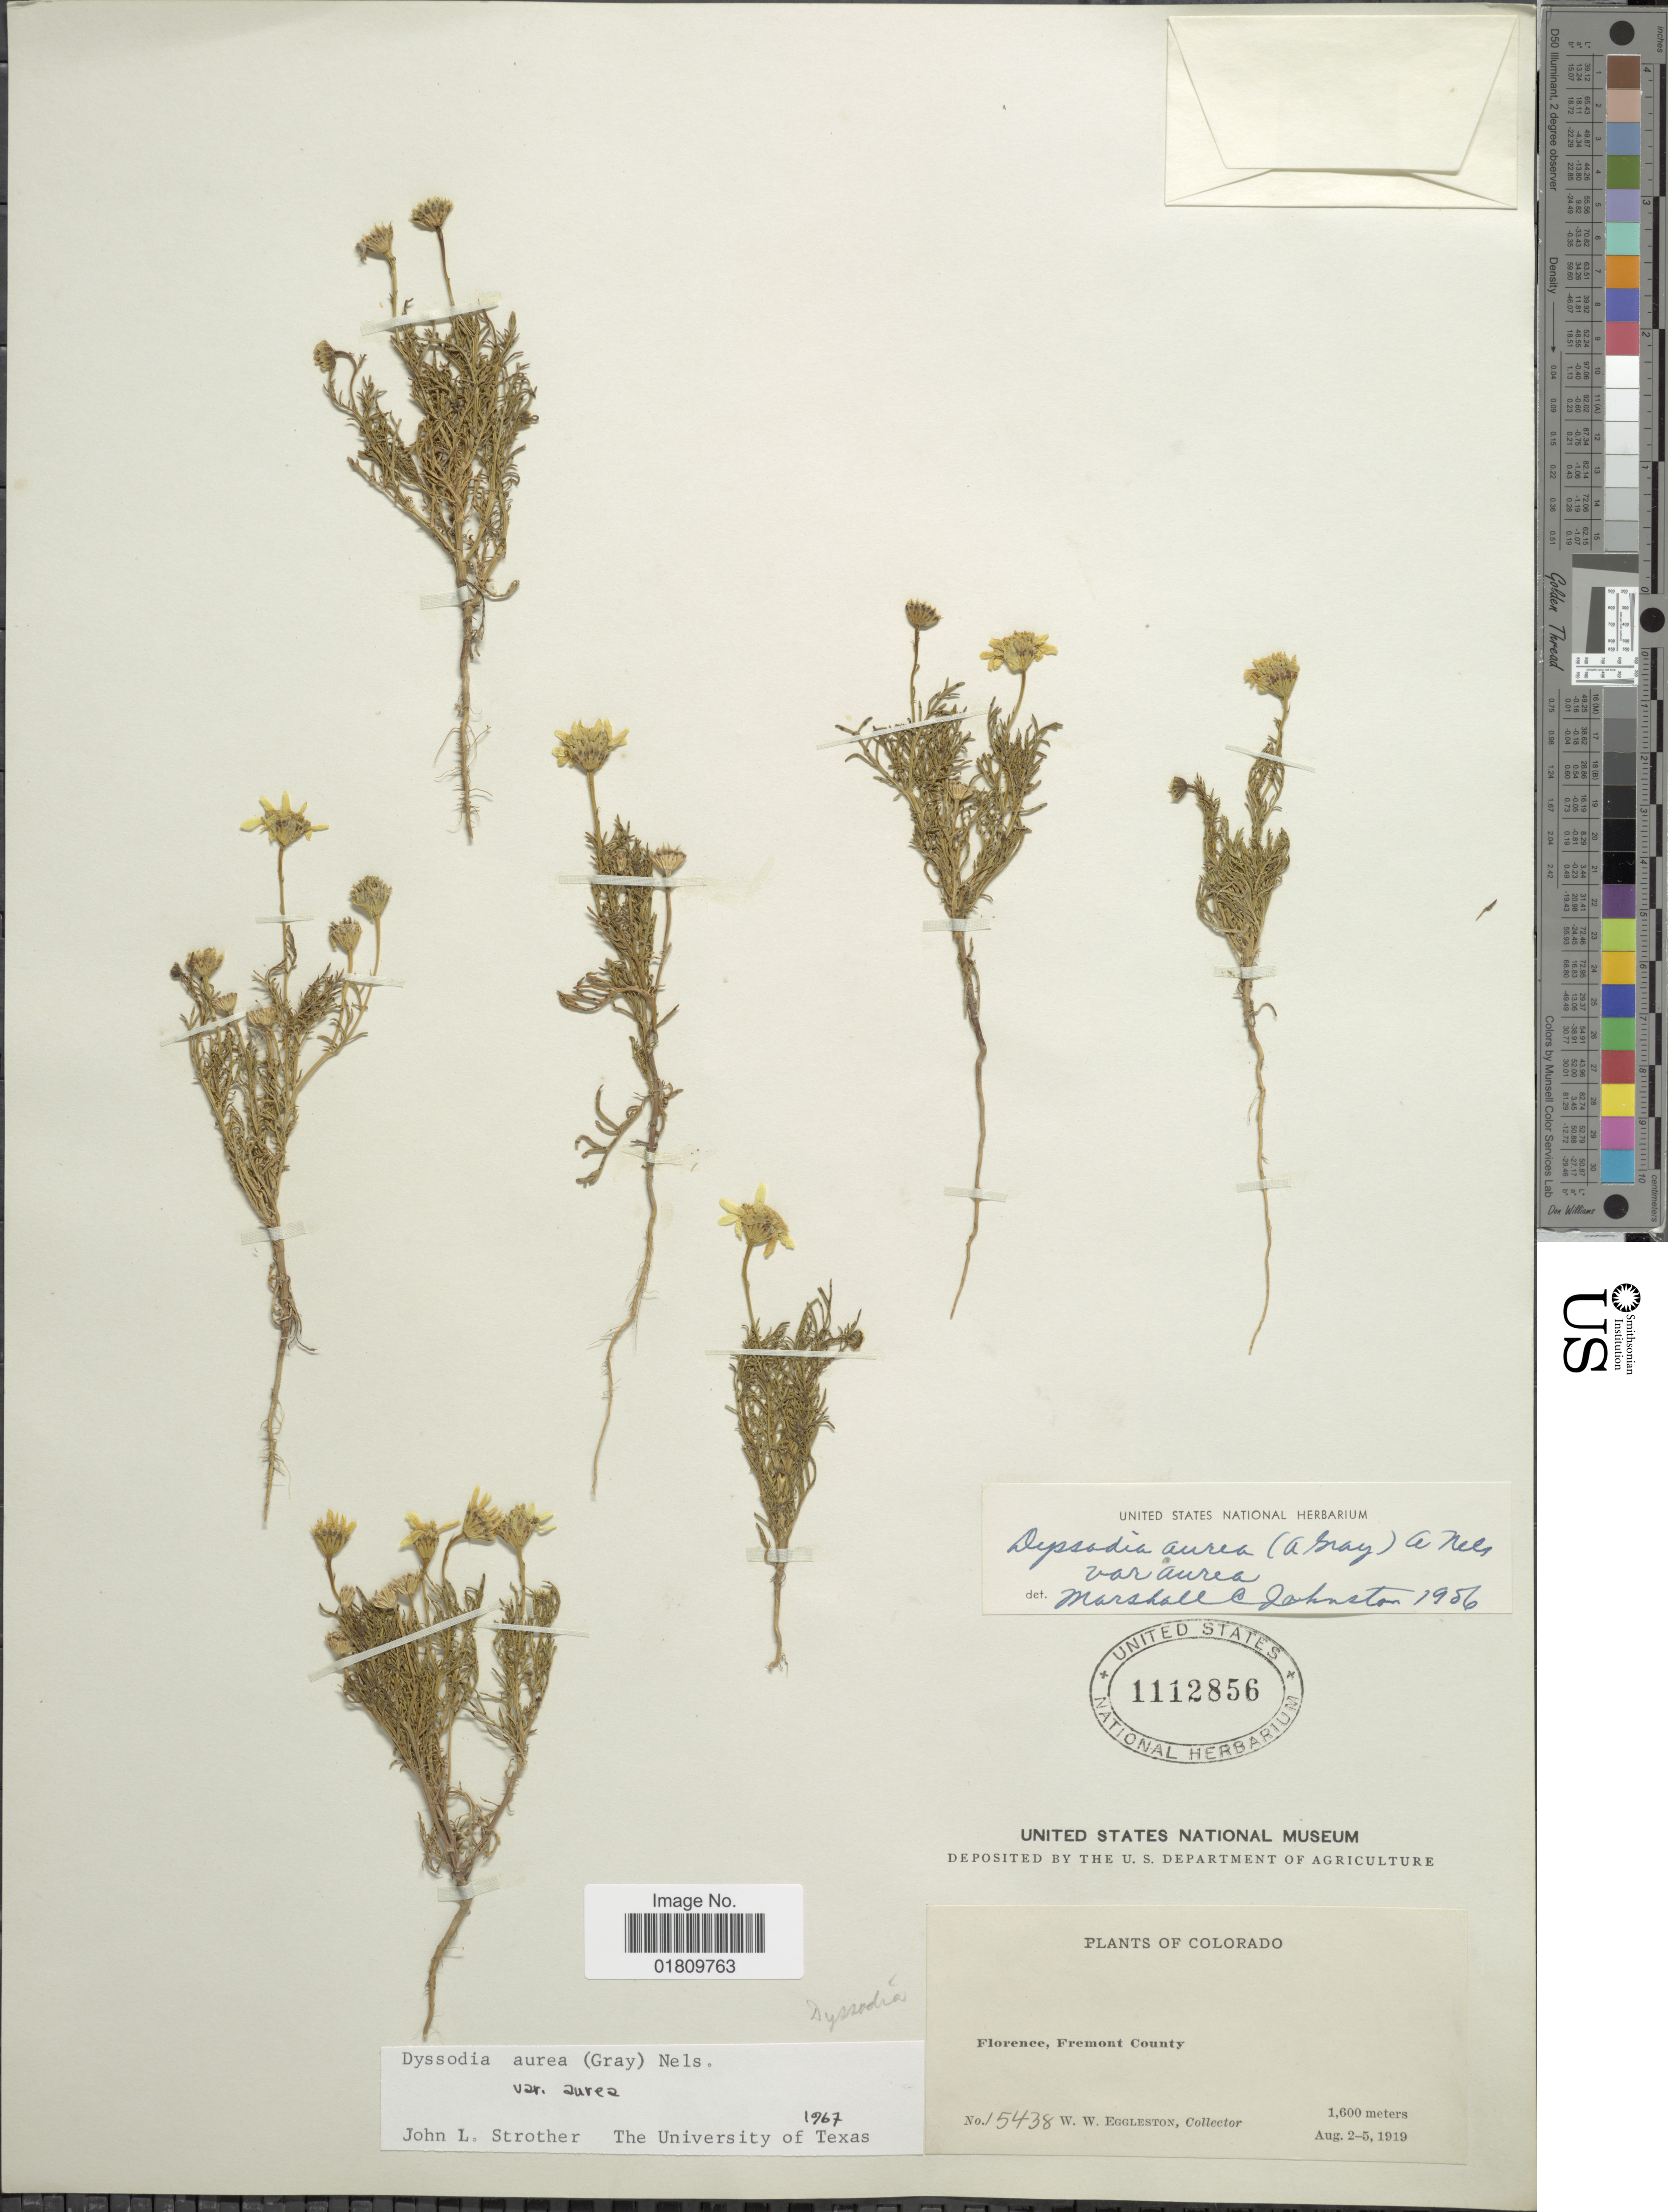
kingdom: Plantae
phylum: Tracheophyta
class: Magnoliopsida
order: Asterales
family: Asteraceae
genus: Thymophylla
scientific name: Thymophylla aurea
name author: (A. Gray) Greene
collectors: W. W. Eggleston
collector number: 15438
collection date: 1919-08-02/1919-08-05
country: United States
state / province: Colorado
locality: Florence, Fremont County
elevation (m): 1600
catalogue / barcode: US 1112856